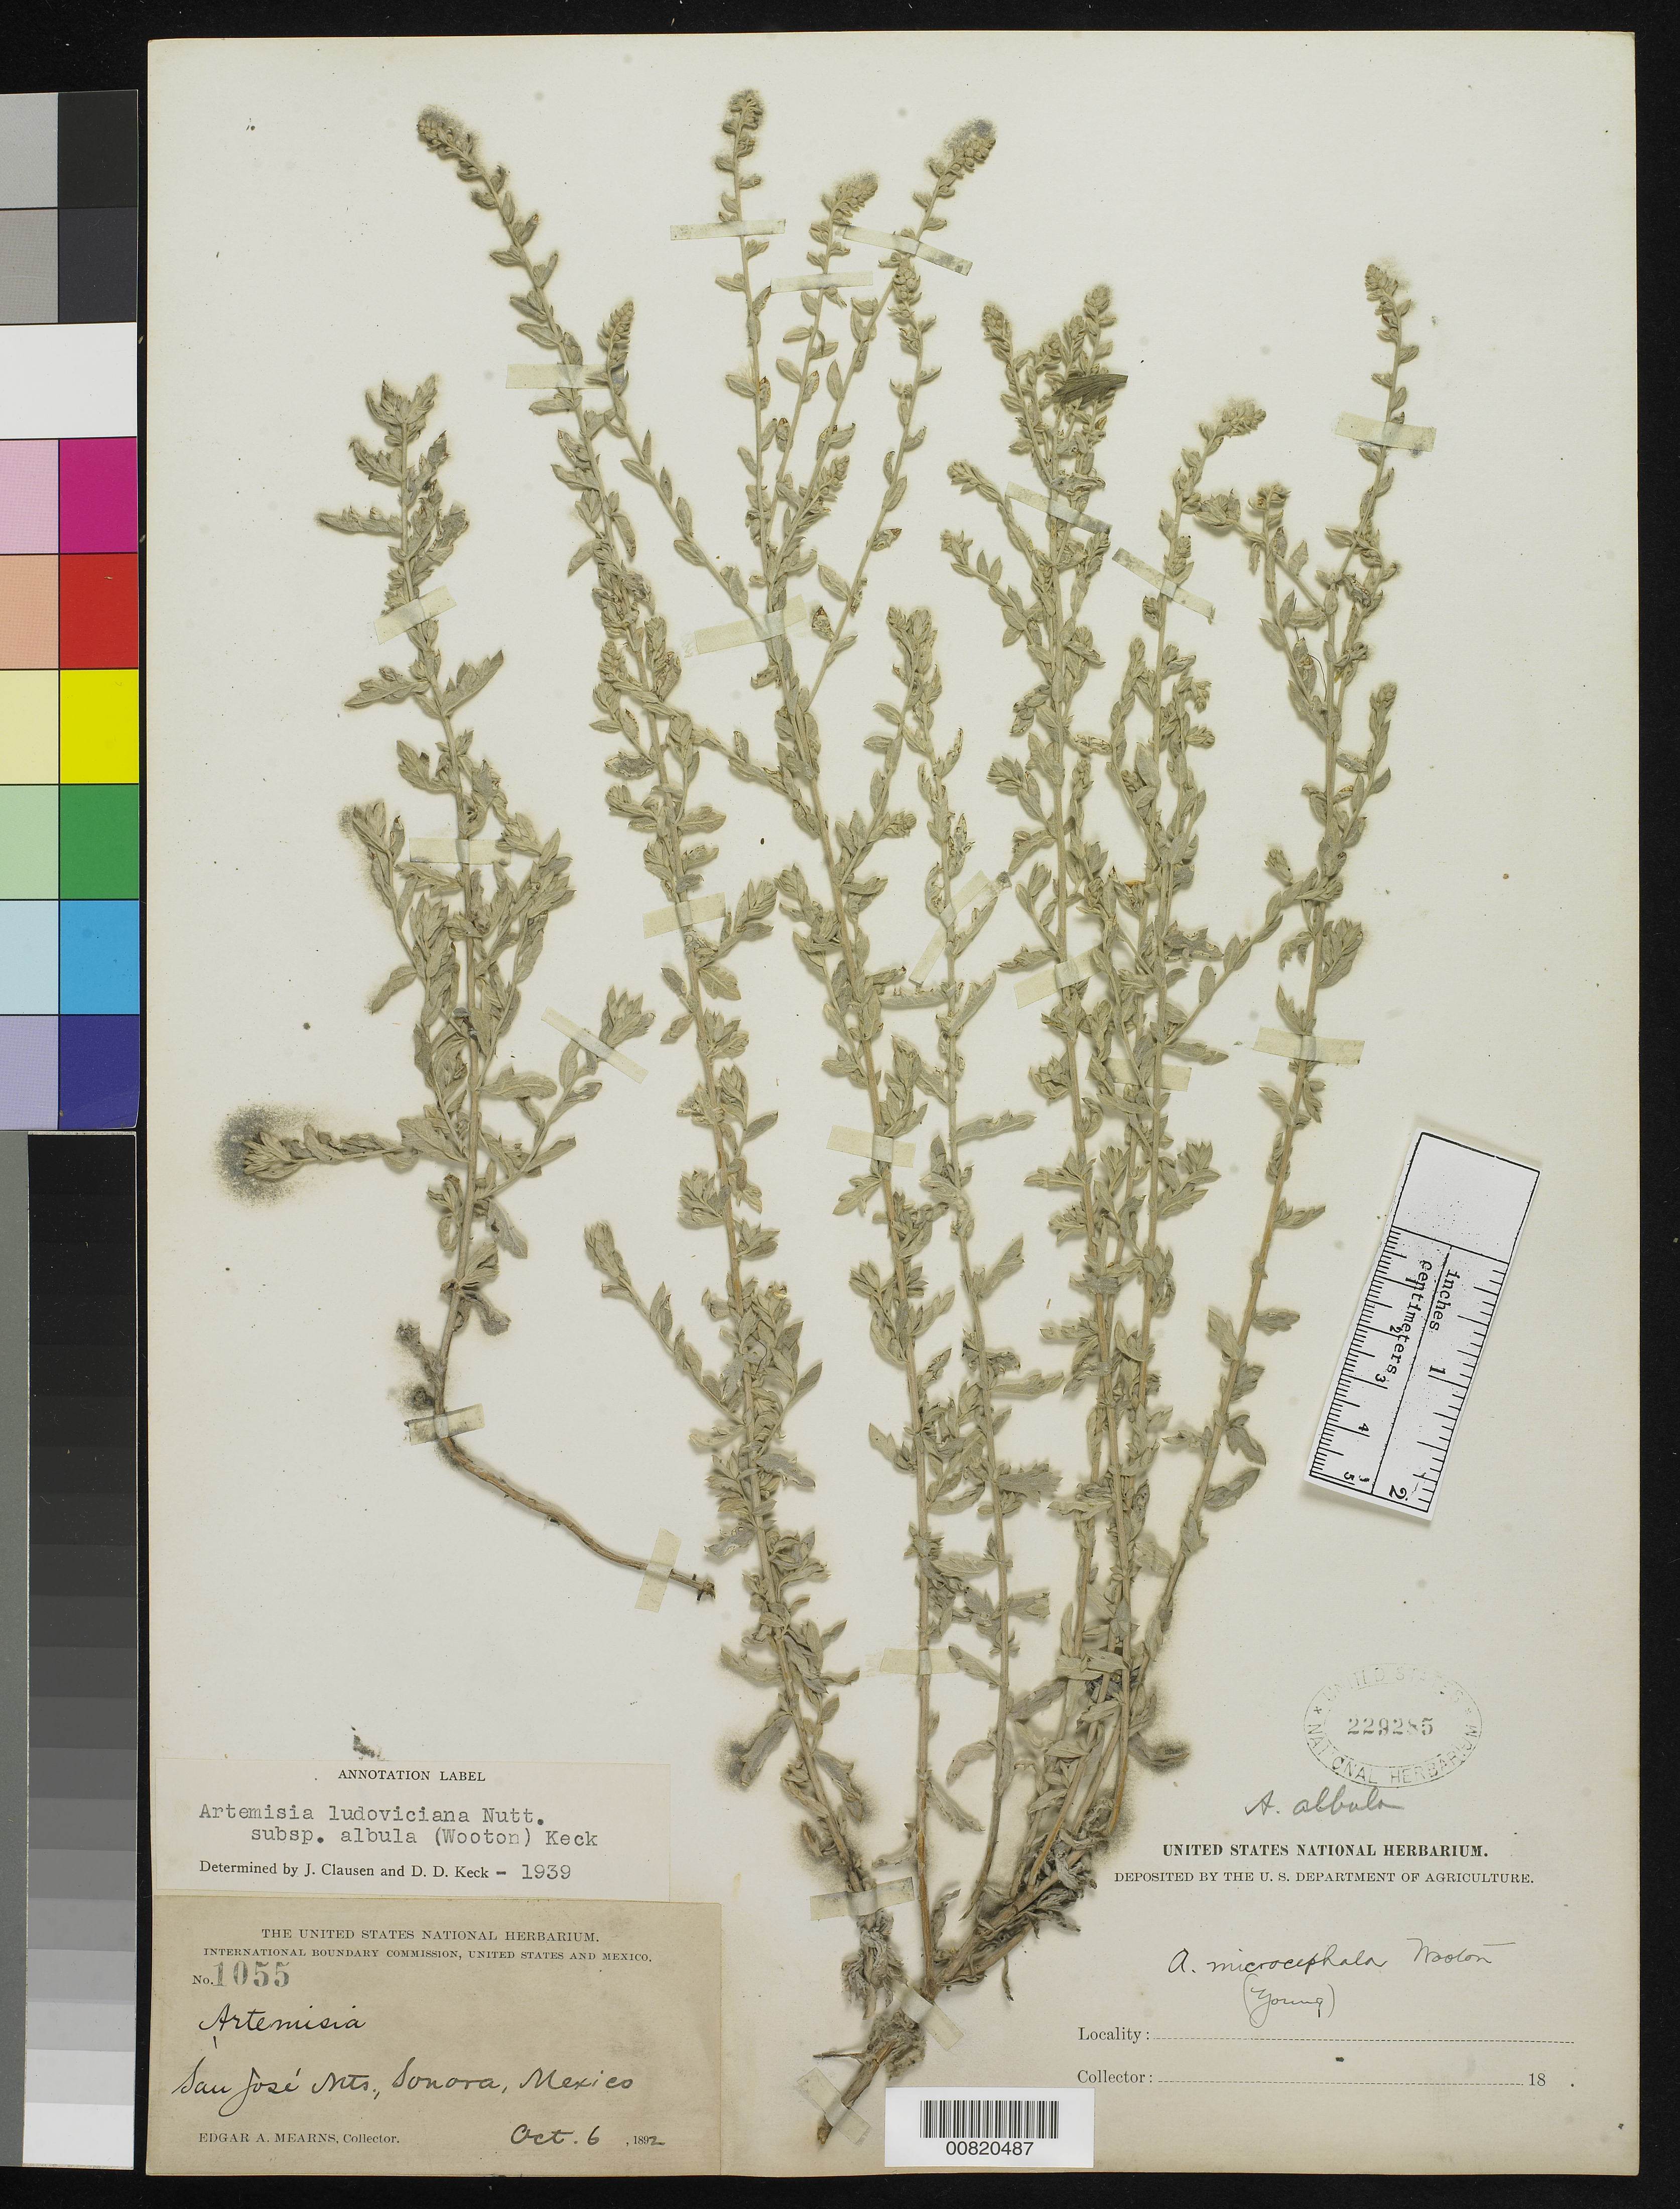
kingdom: Plantae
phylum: Tracheophyta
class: Magnoliopsida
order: Asterales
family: Asteraceae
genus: Artemisia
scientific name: Artemisia ludoviciana subsp. albula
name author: (Wooton) D.D. Keck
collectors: E. A. Mearns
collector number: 1055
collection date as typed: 06 Oct 1892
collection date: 1892-10-06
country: Mexico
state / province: Sonora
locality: San José Mts., Sonora.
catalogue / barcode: US 229285